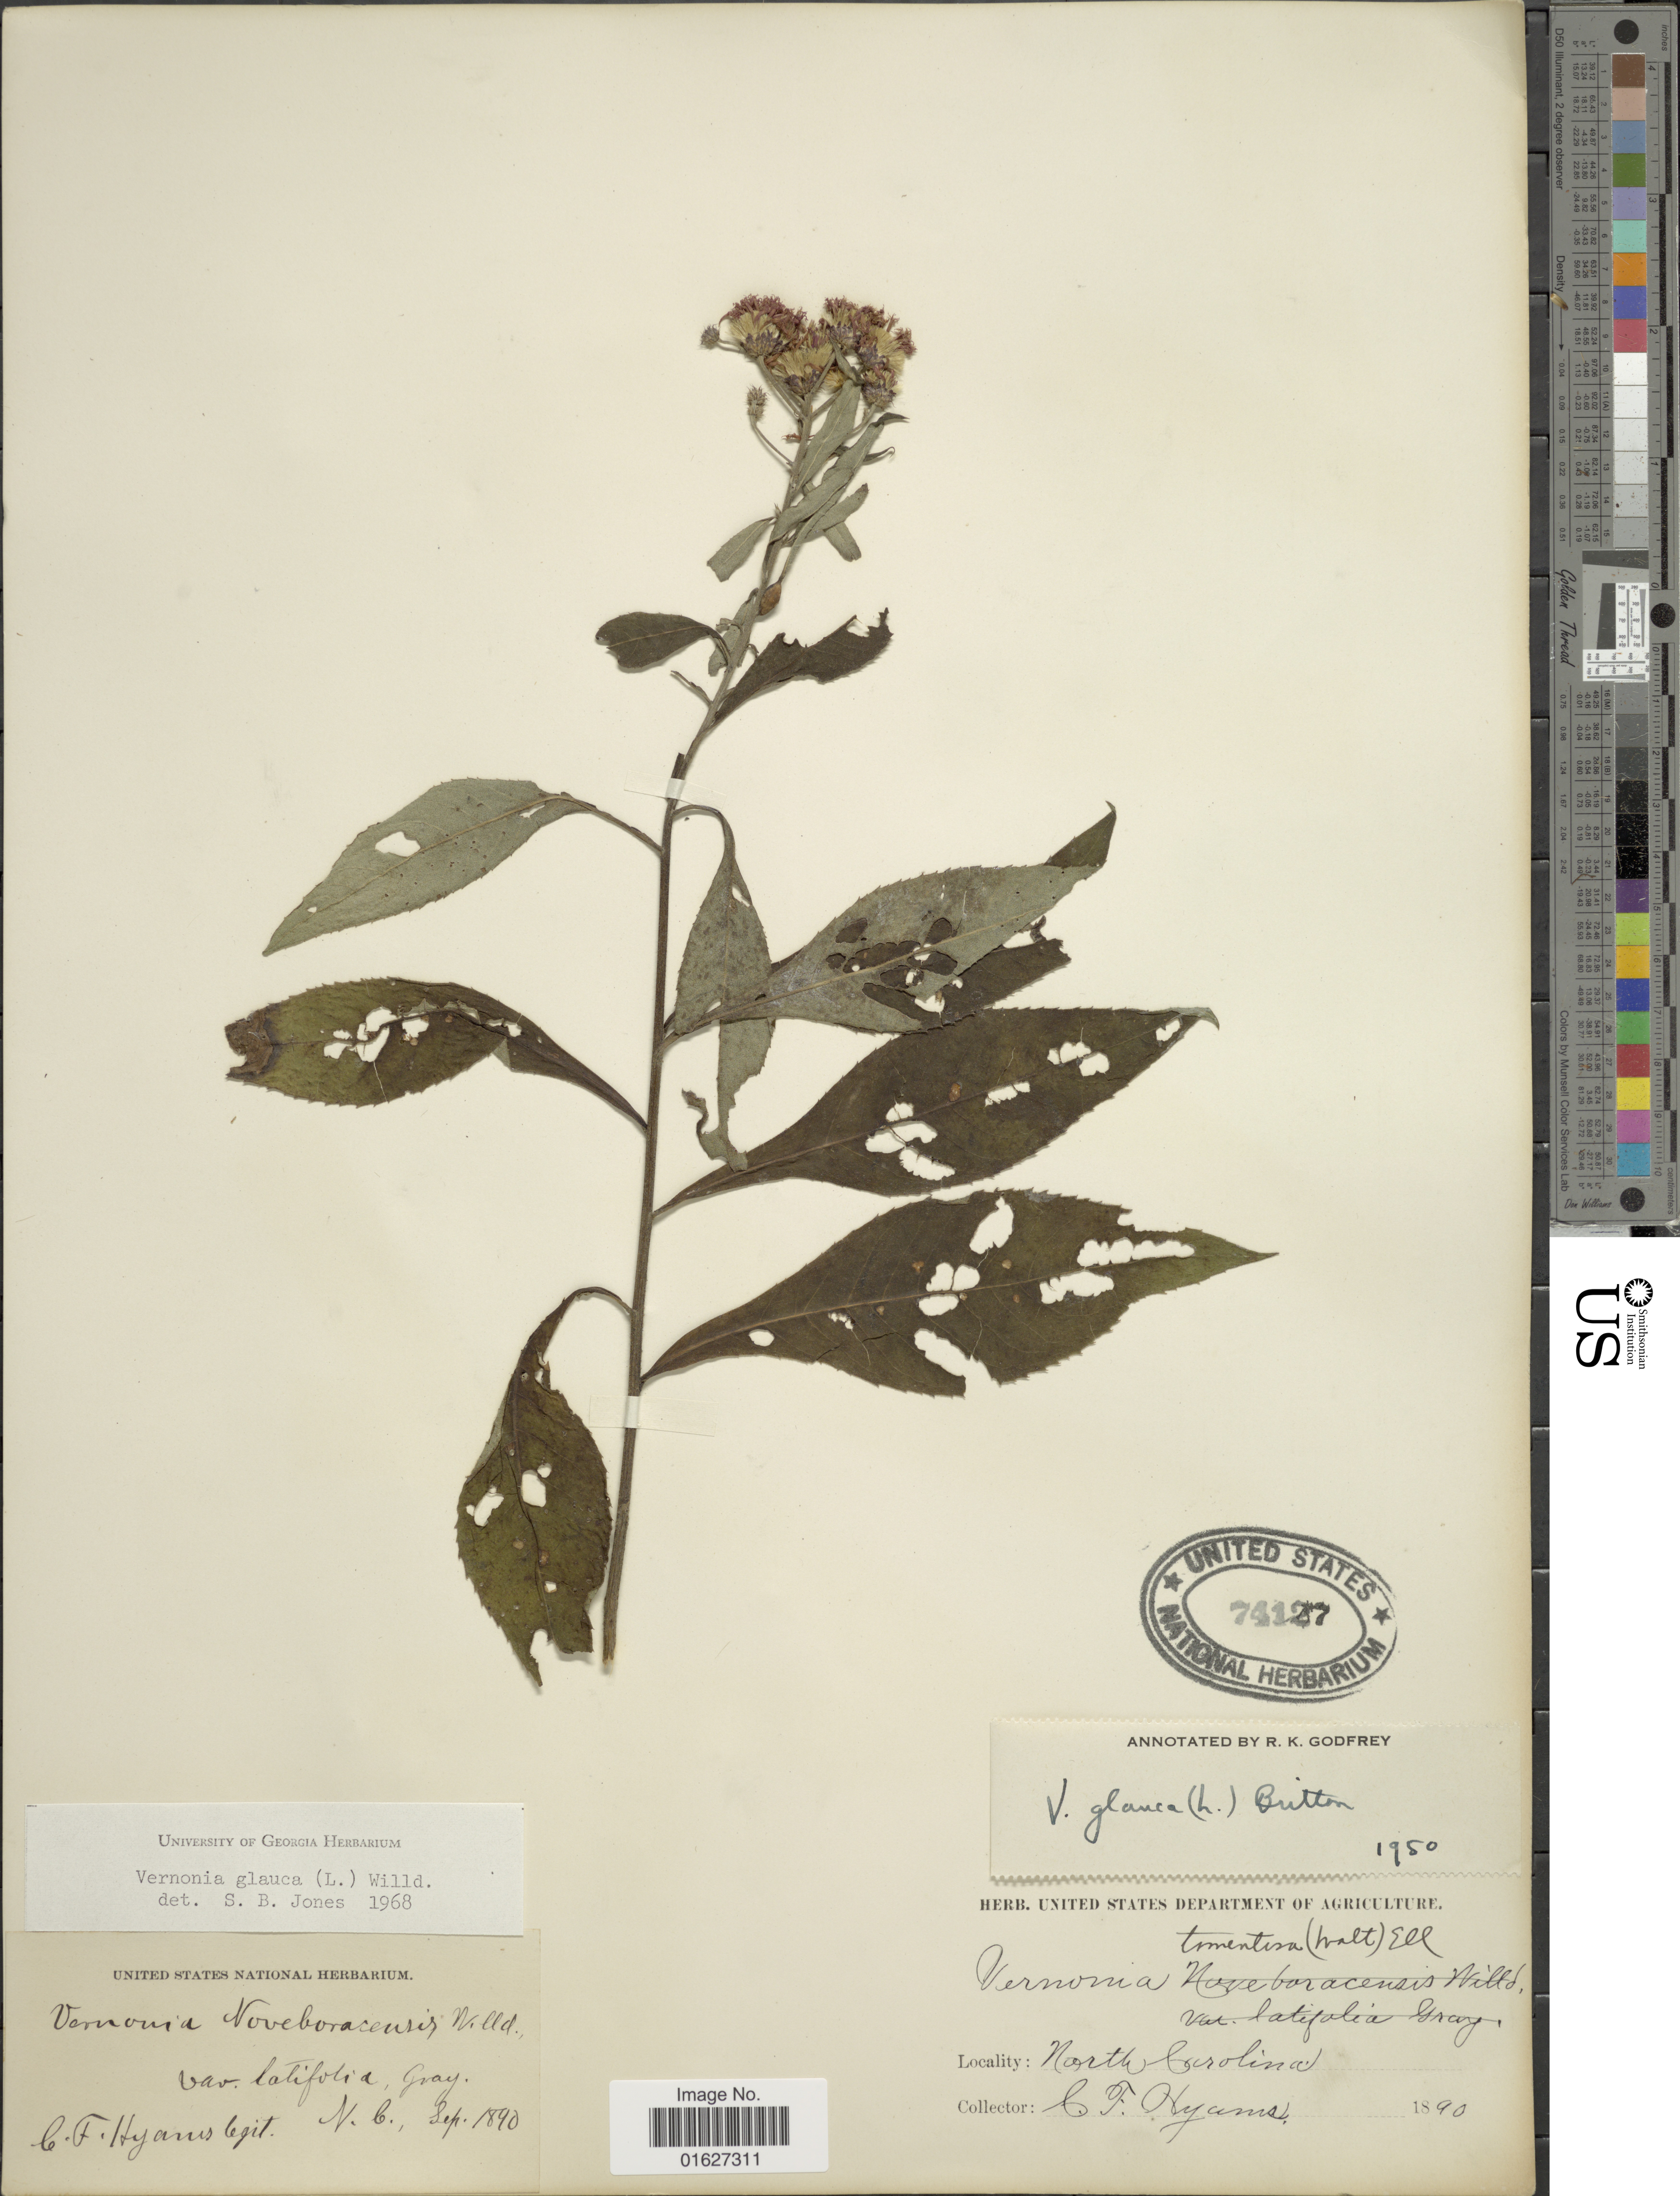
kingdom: Plantae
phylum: Tracheophyta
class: Magnoliopsida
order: Asterales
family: Asteraceae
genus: Vernonia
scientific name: Vernonia glauca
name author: (L.) Willd.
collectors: C. Hyams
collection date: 1890-09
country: United States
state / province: North Carolina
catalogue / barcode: US 74127